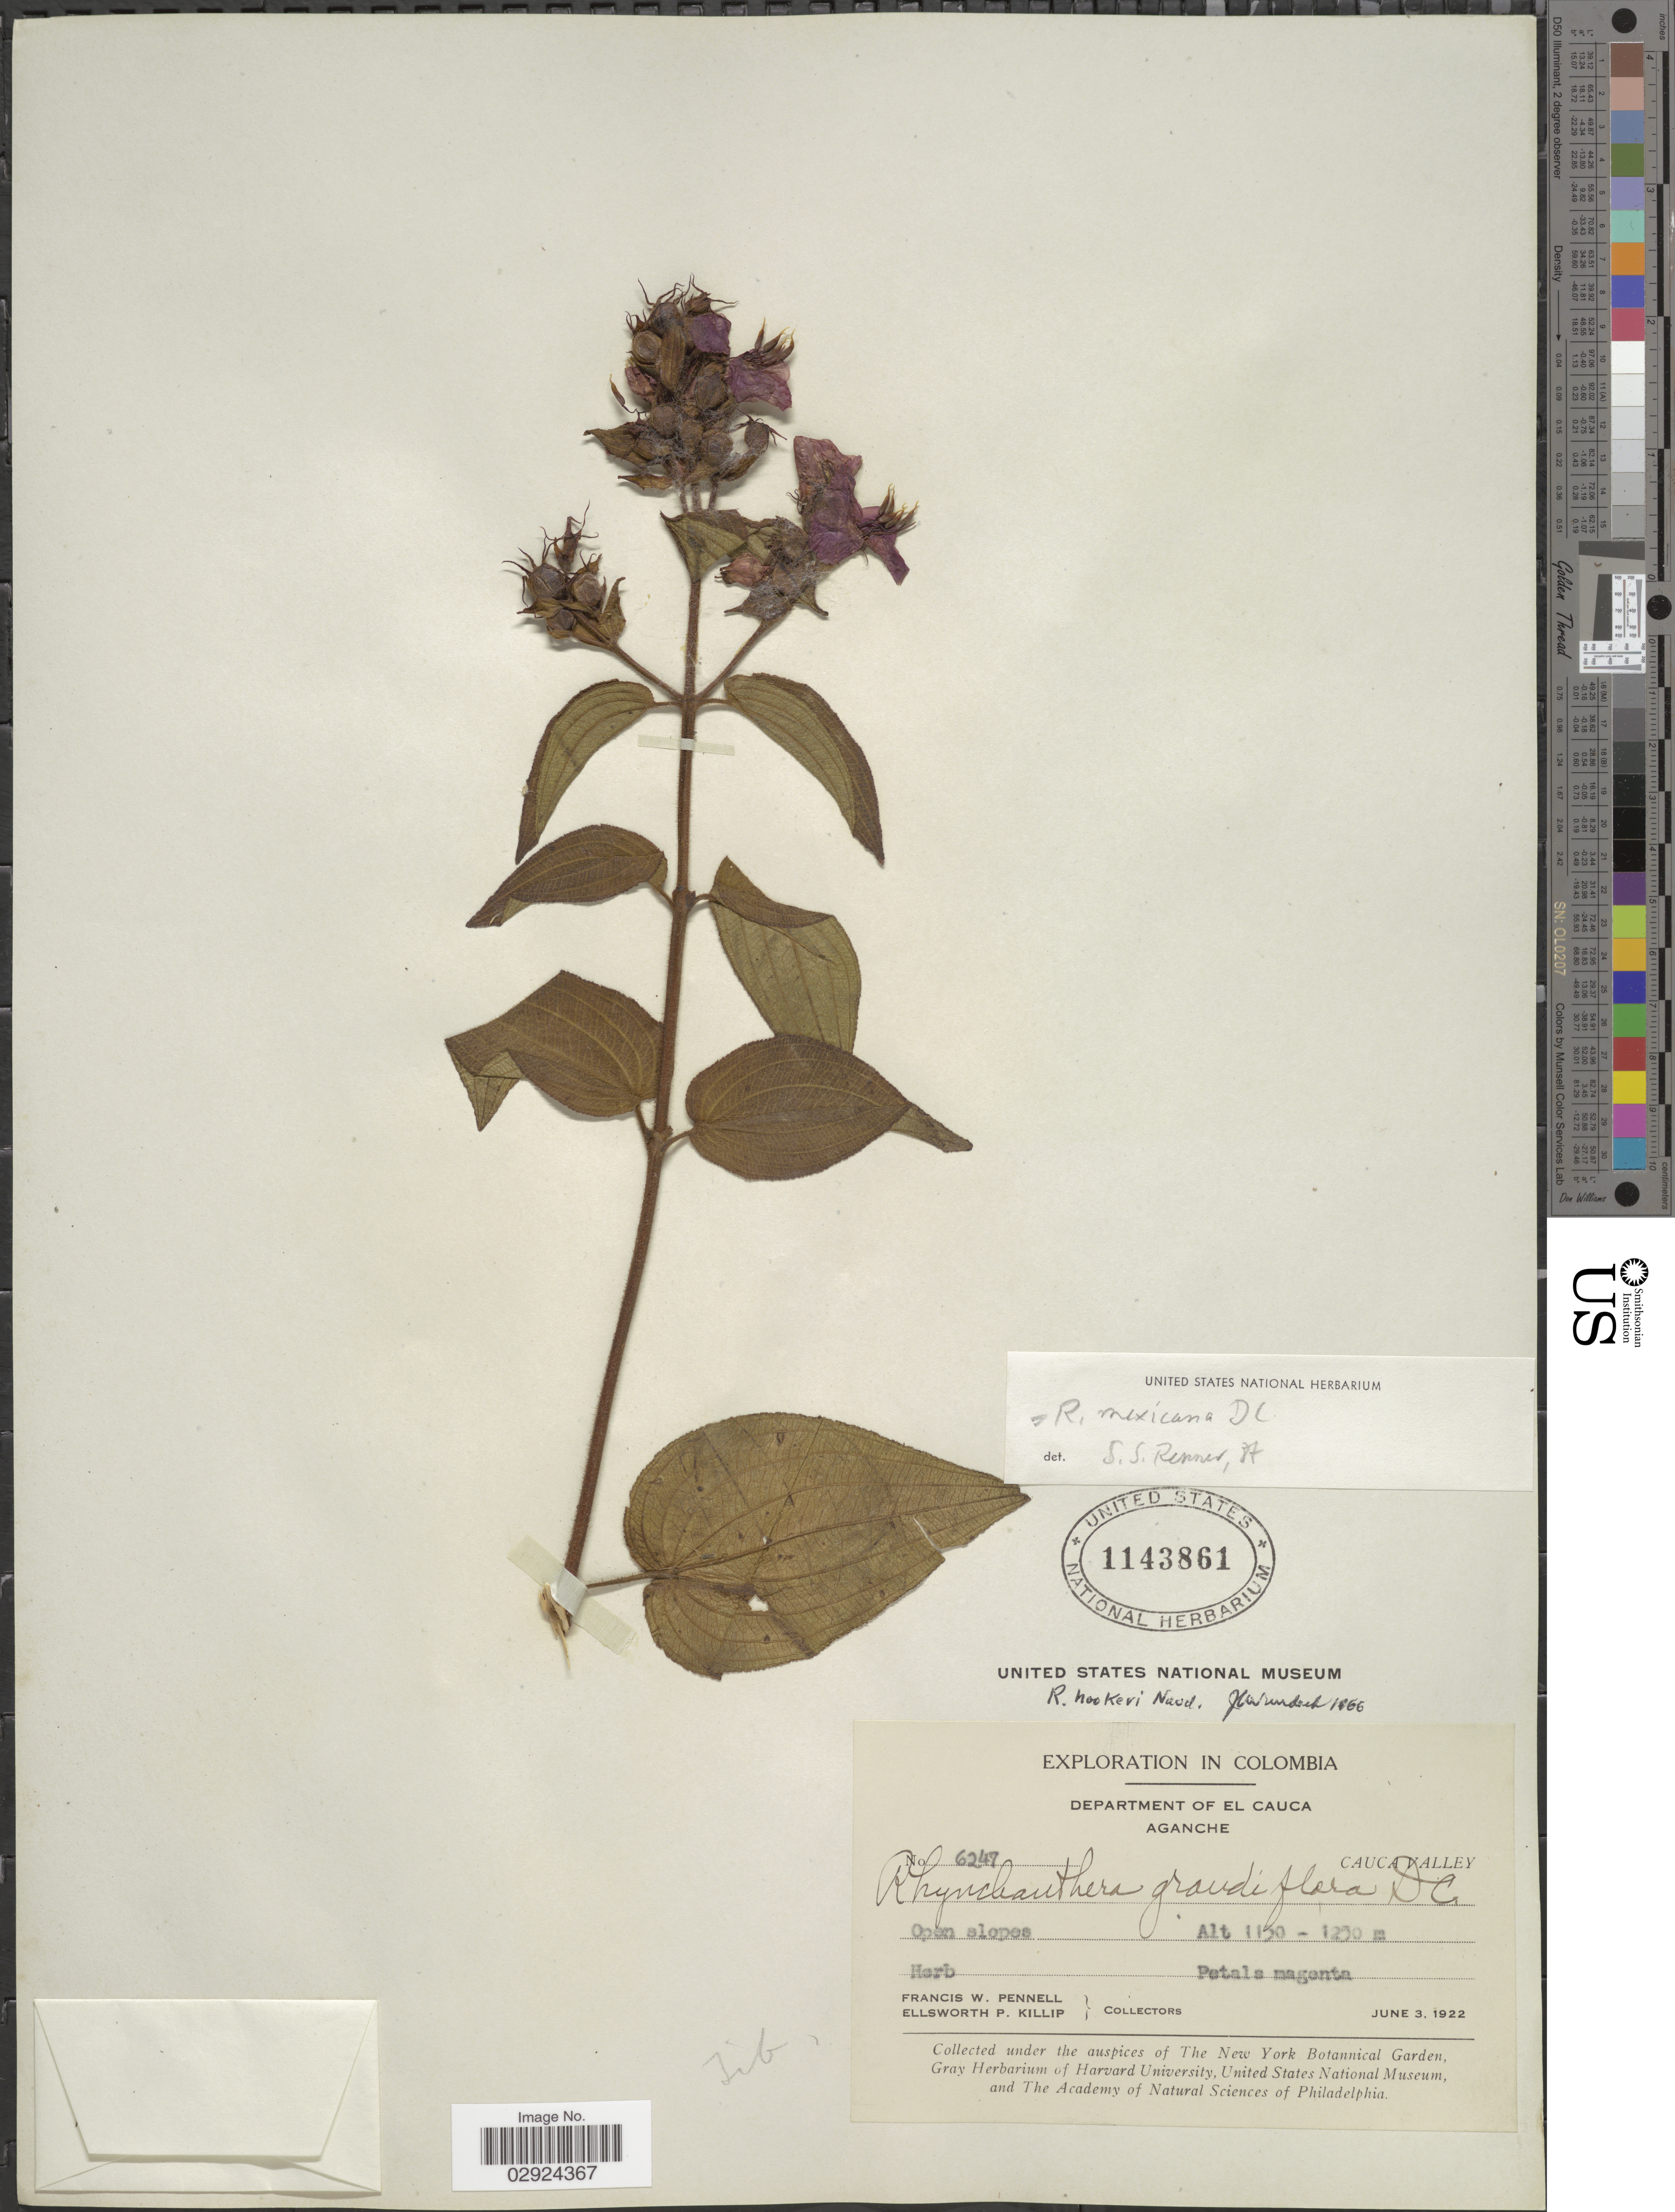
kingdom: Plantae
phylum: Tracheophyta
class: Magnoliopsida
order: Myrtales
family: Melastomataceae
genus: Rhynchanthera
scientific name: Rhynchanthera mexicana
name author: DC.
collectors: F. W. Pennell & E. P. Killip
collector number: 6247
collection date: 1922-06-03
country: Colombia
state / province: Cauca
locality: Department of El Cauca, Aganche, Cauca Valley.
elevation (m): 1150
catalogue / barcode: US 1143861